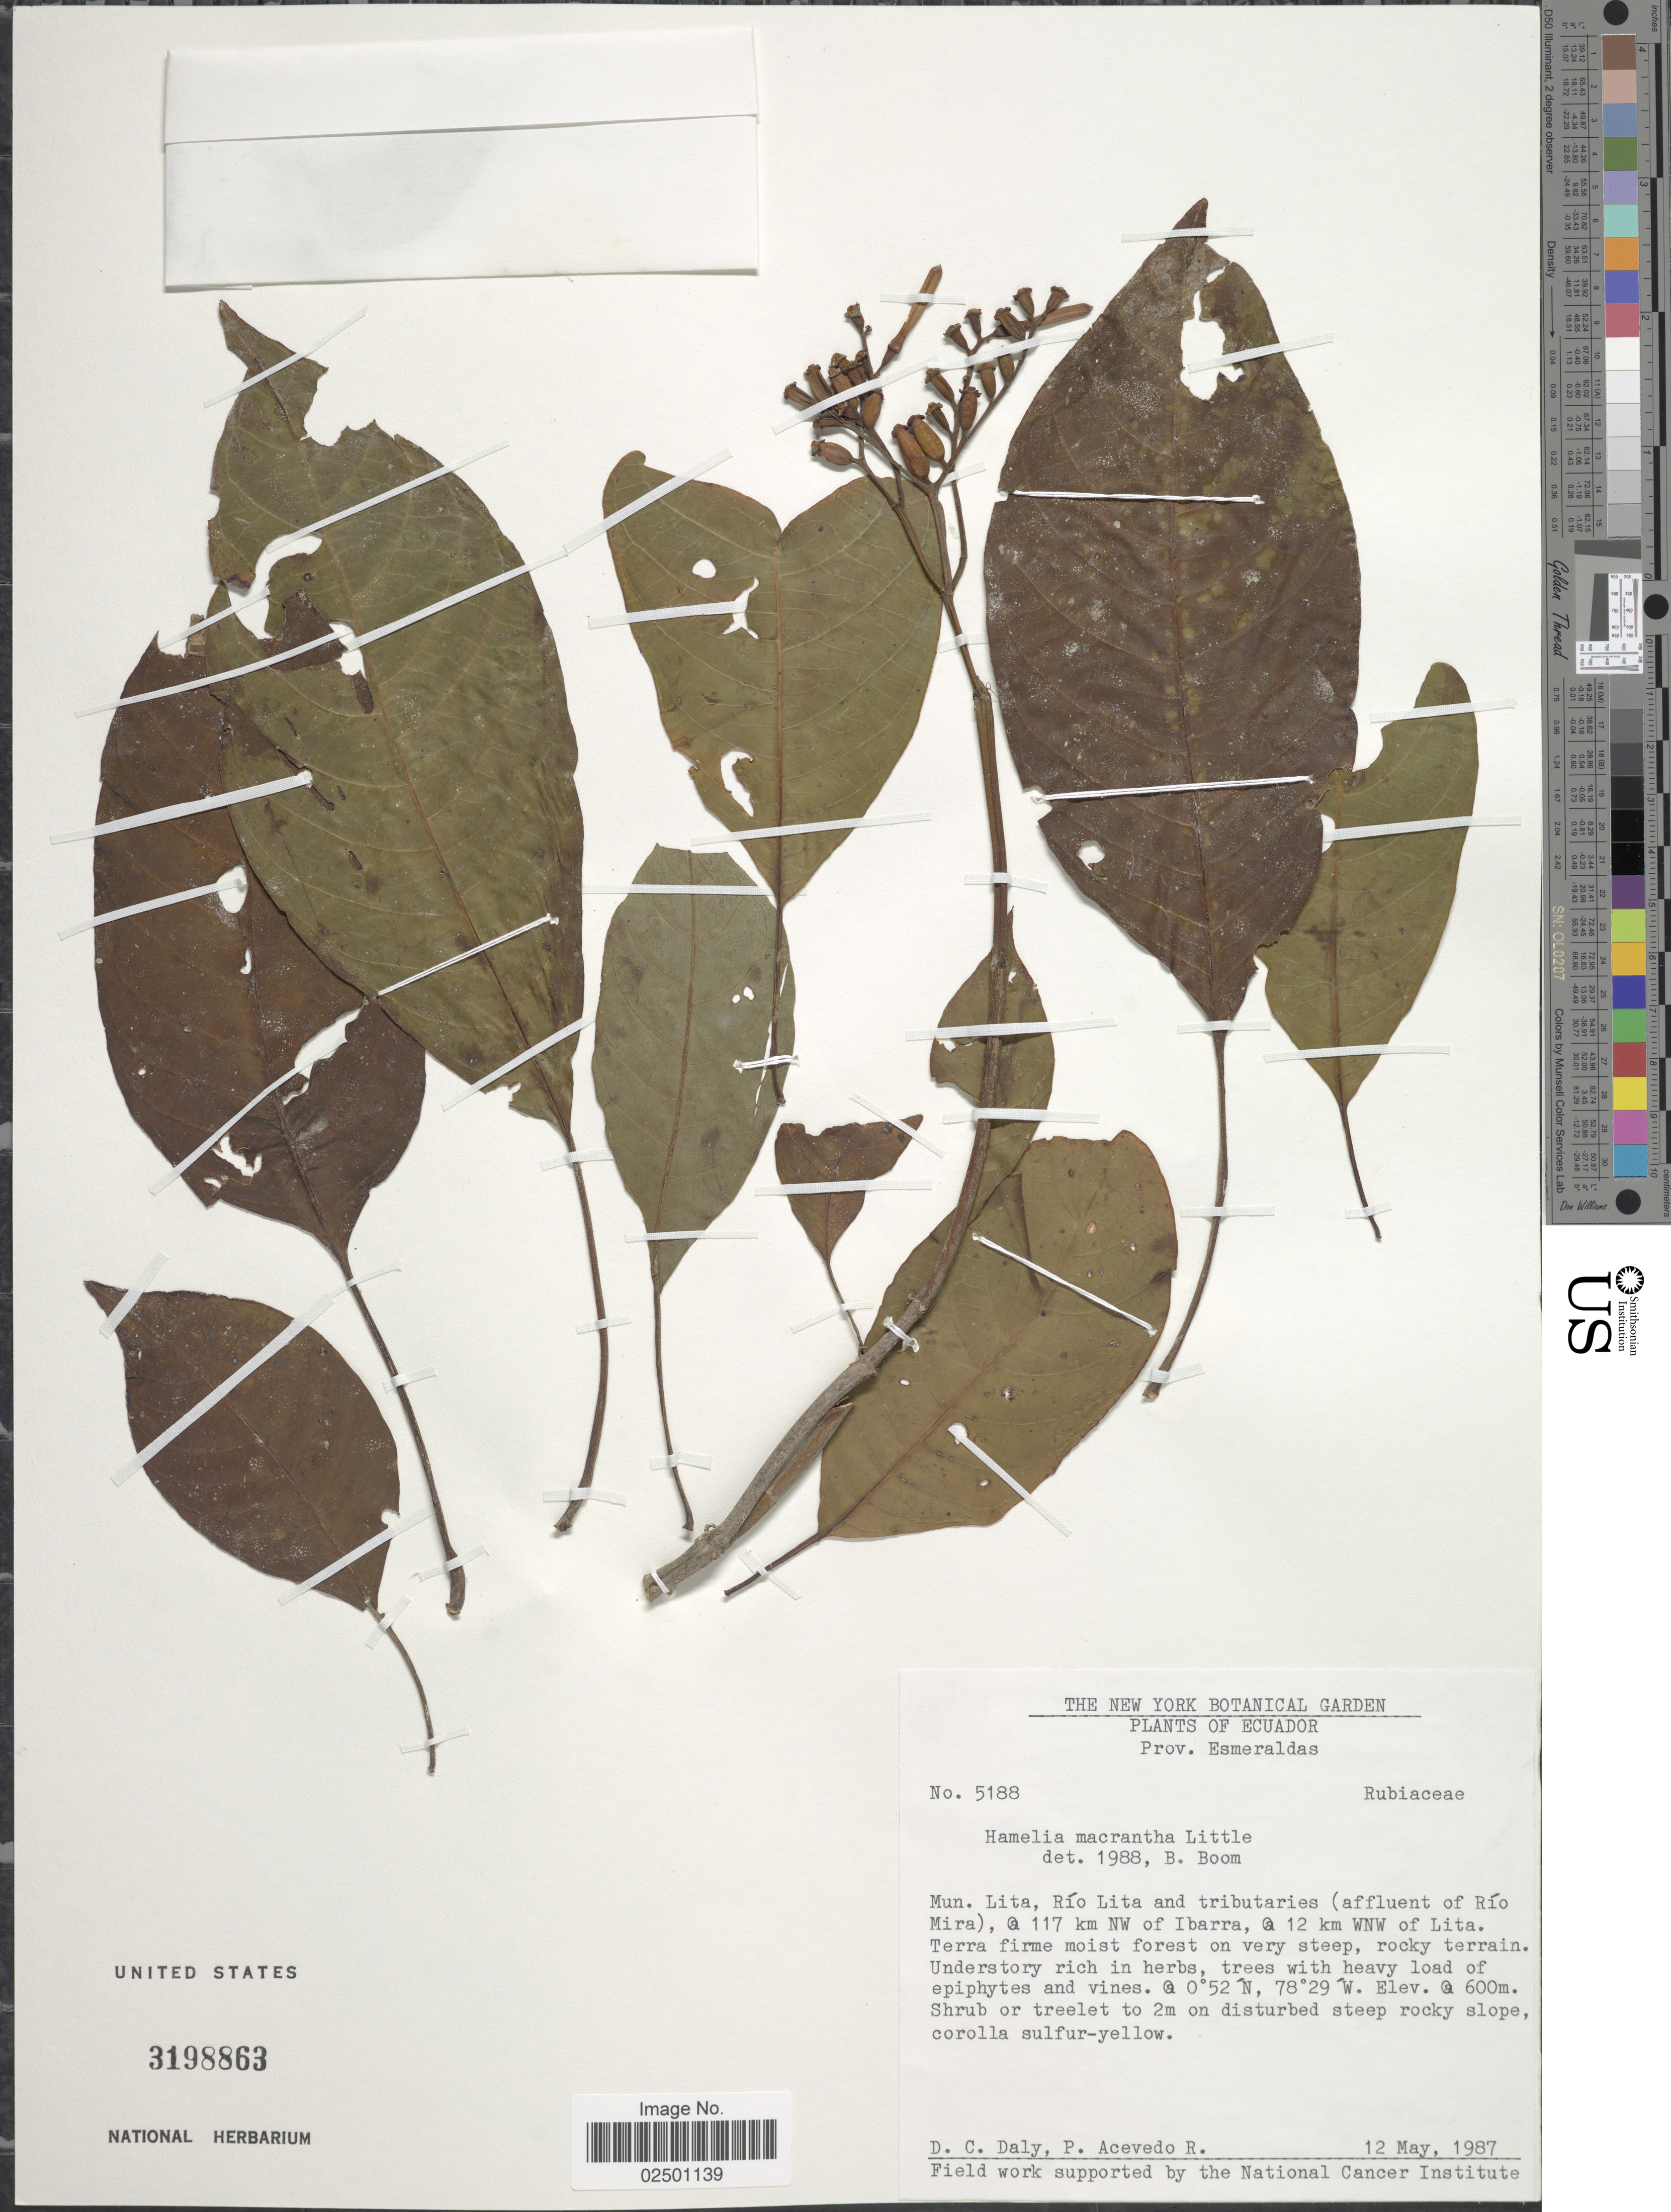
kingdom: Plantae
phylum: Tracheophyta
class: Magnoliopsida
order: Gentianales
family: Rubiaceae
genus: Hamelia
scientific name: Hamelia macrantha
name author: Little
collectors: D. C. Daly & P. Acevedo-Rodr.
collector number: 5188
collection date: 1987-05-12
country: Ecuador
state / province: Esmeraldas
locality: Prov. Esmeraldas. Mun. Lita, Rio Lita and tributaries (affluent of Rio Mira), a 117 km NW of Ibarra, a 12 km WNW of Lita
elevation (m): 600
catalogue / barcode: US 3198863